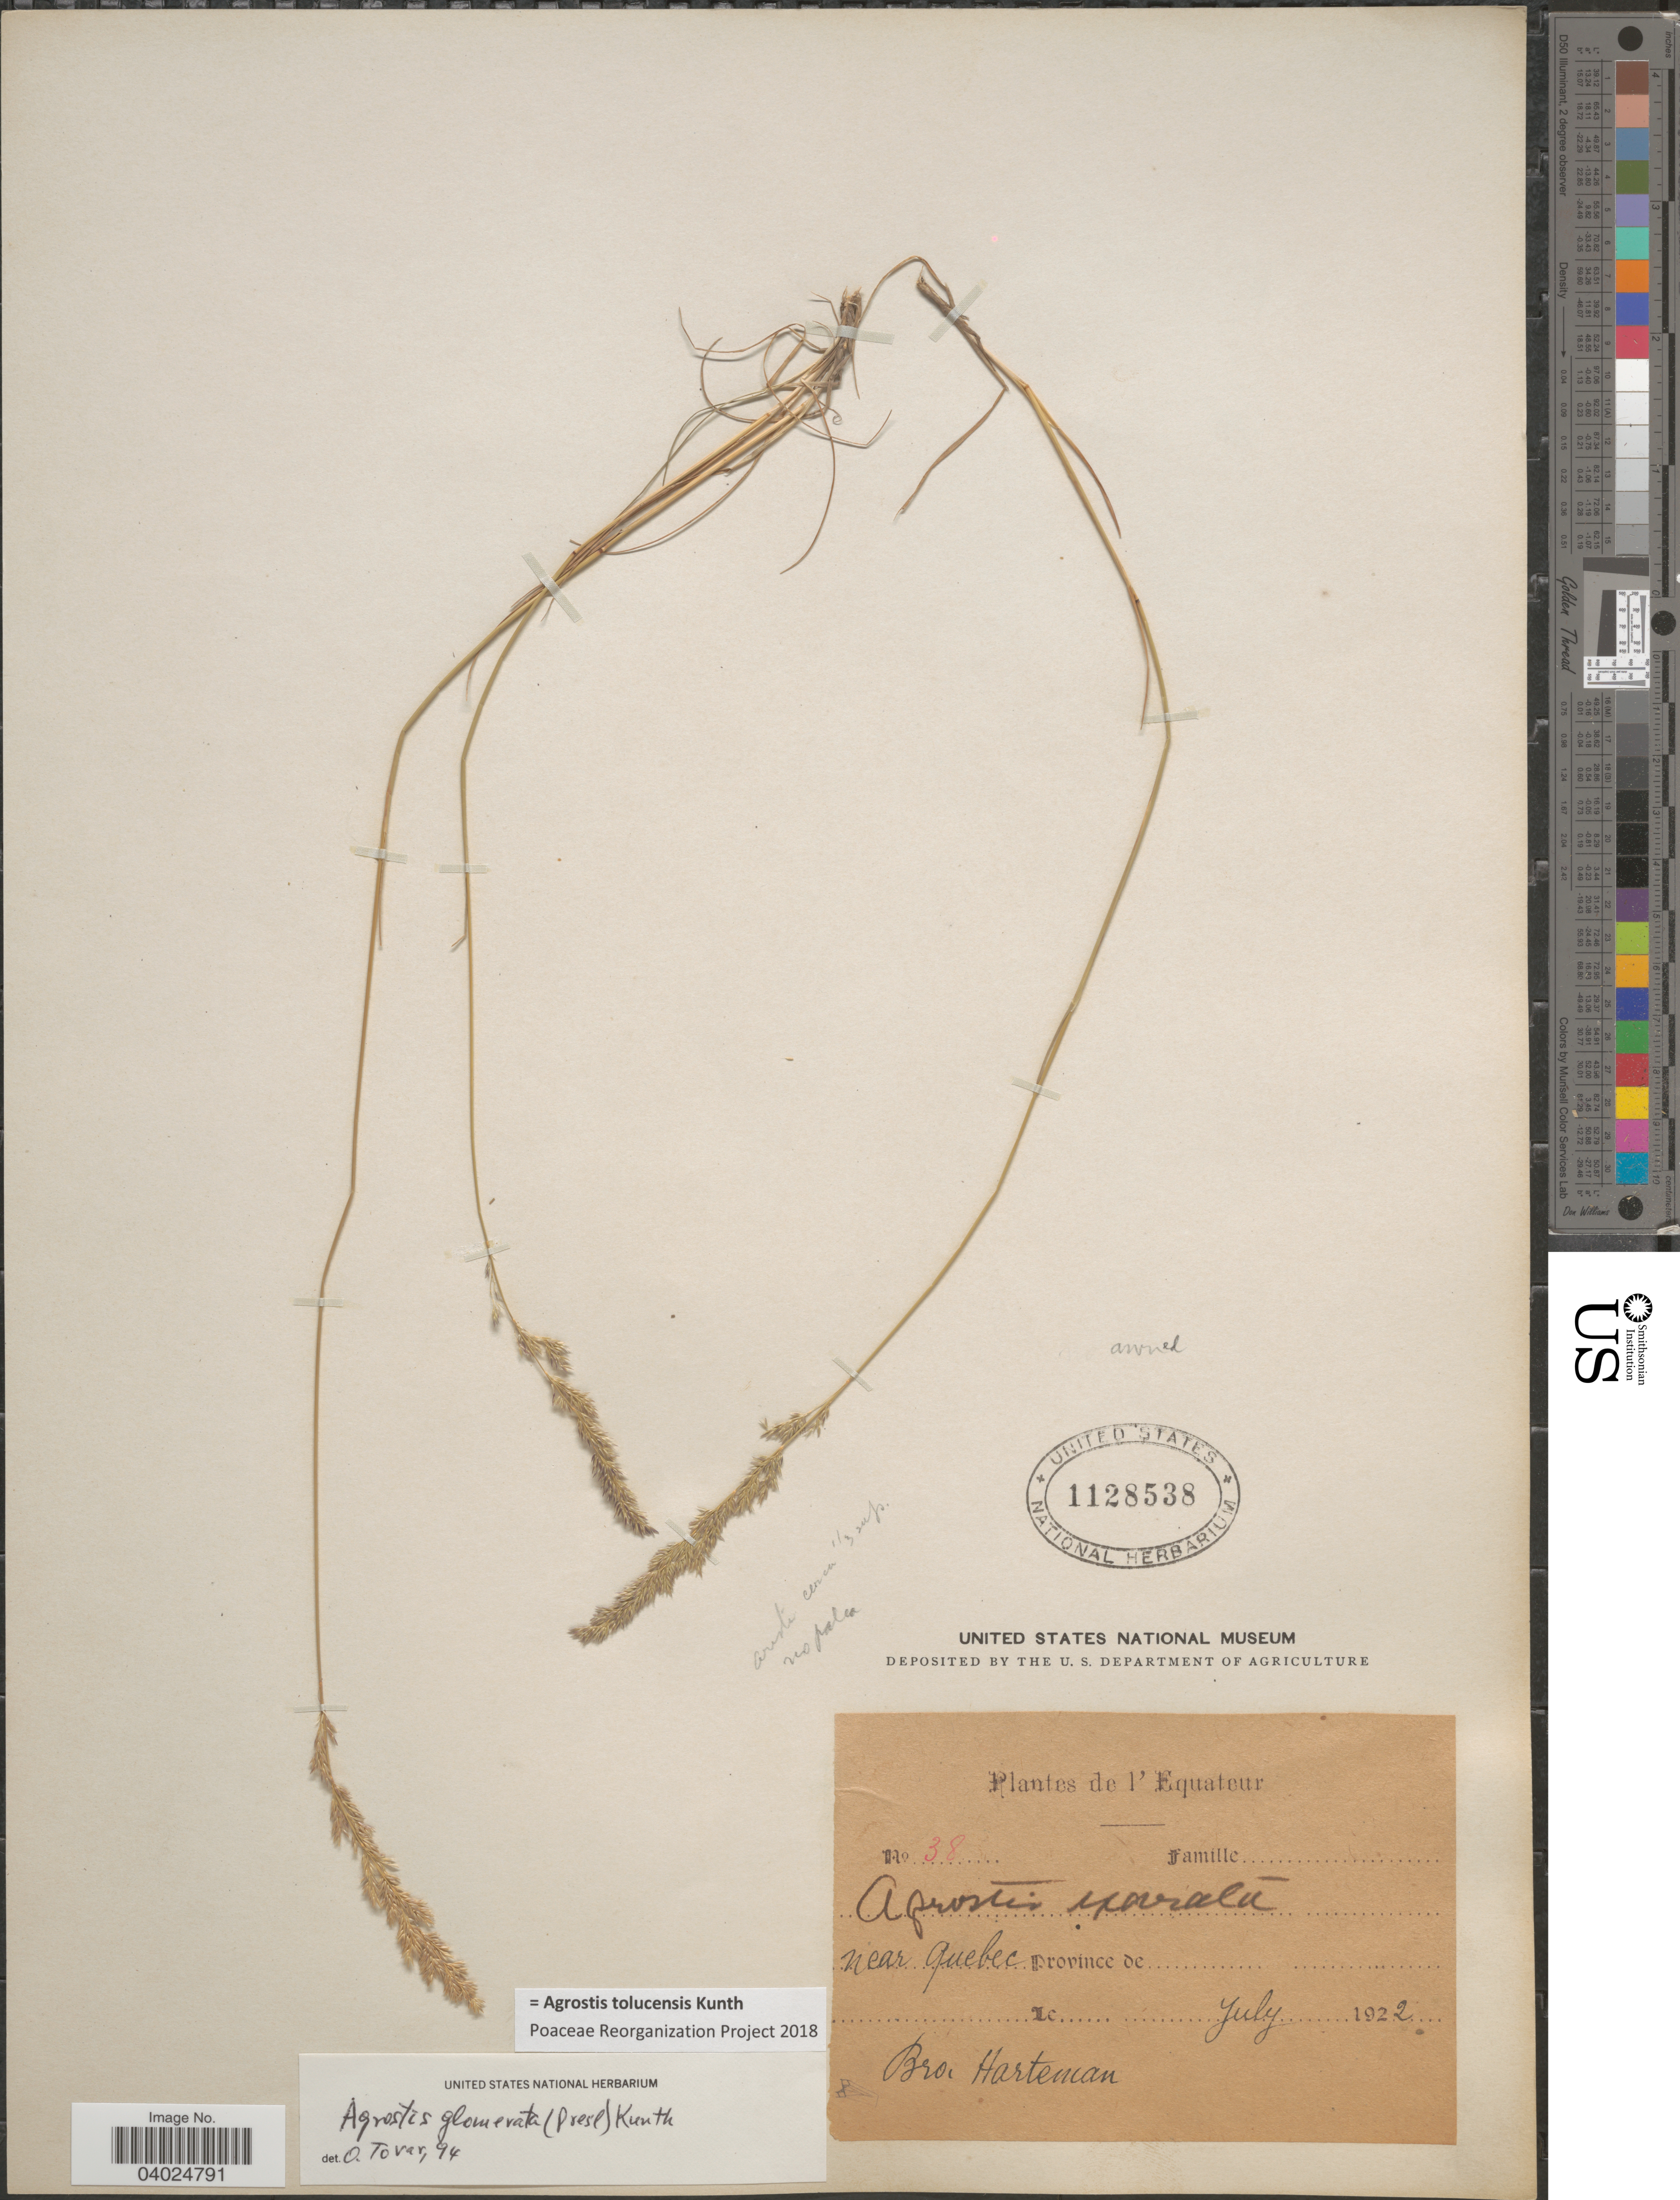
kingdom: Plantae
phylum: Tracheophyta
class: Liliopsida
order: Poales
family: Poaceae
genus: Agrostis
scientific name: Agrostis tolucensis Kunth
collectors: Bro. Harteman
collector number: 38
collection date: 1922-07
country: Ecuador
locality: Near Quebec.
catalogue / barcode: US 1128538